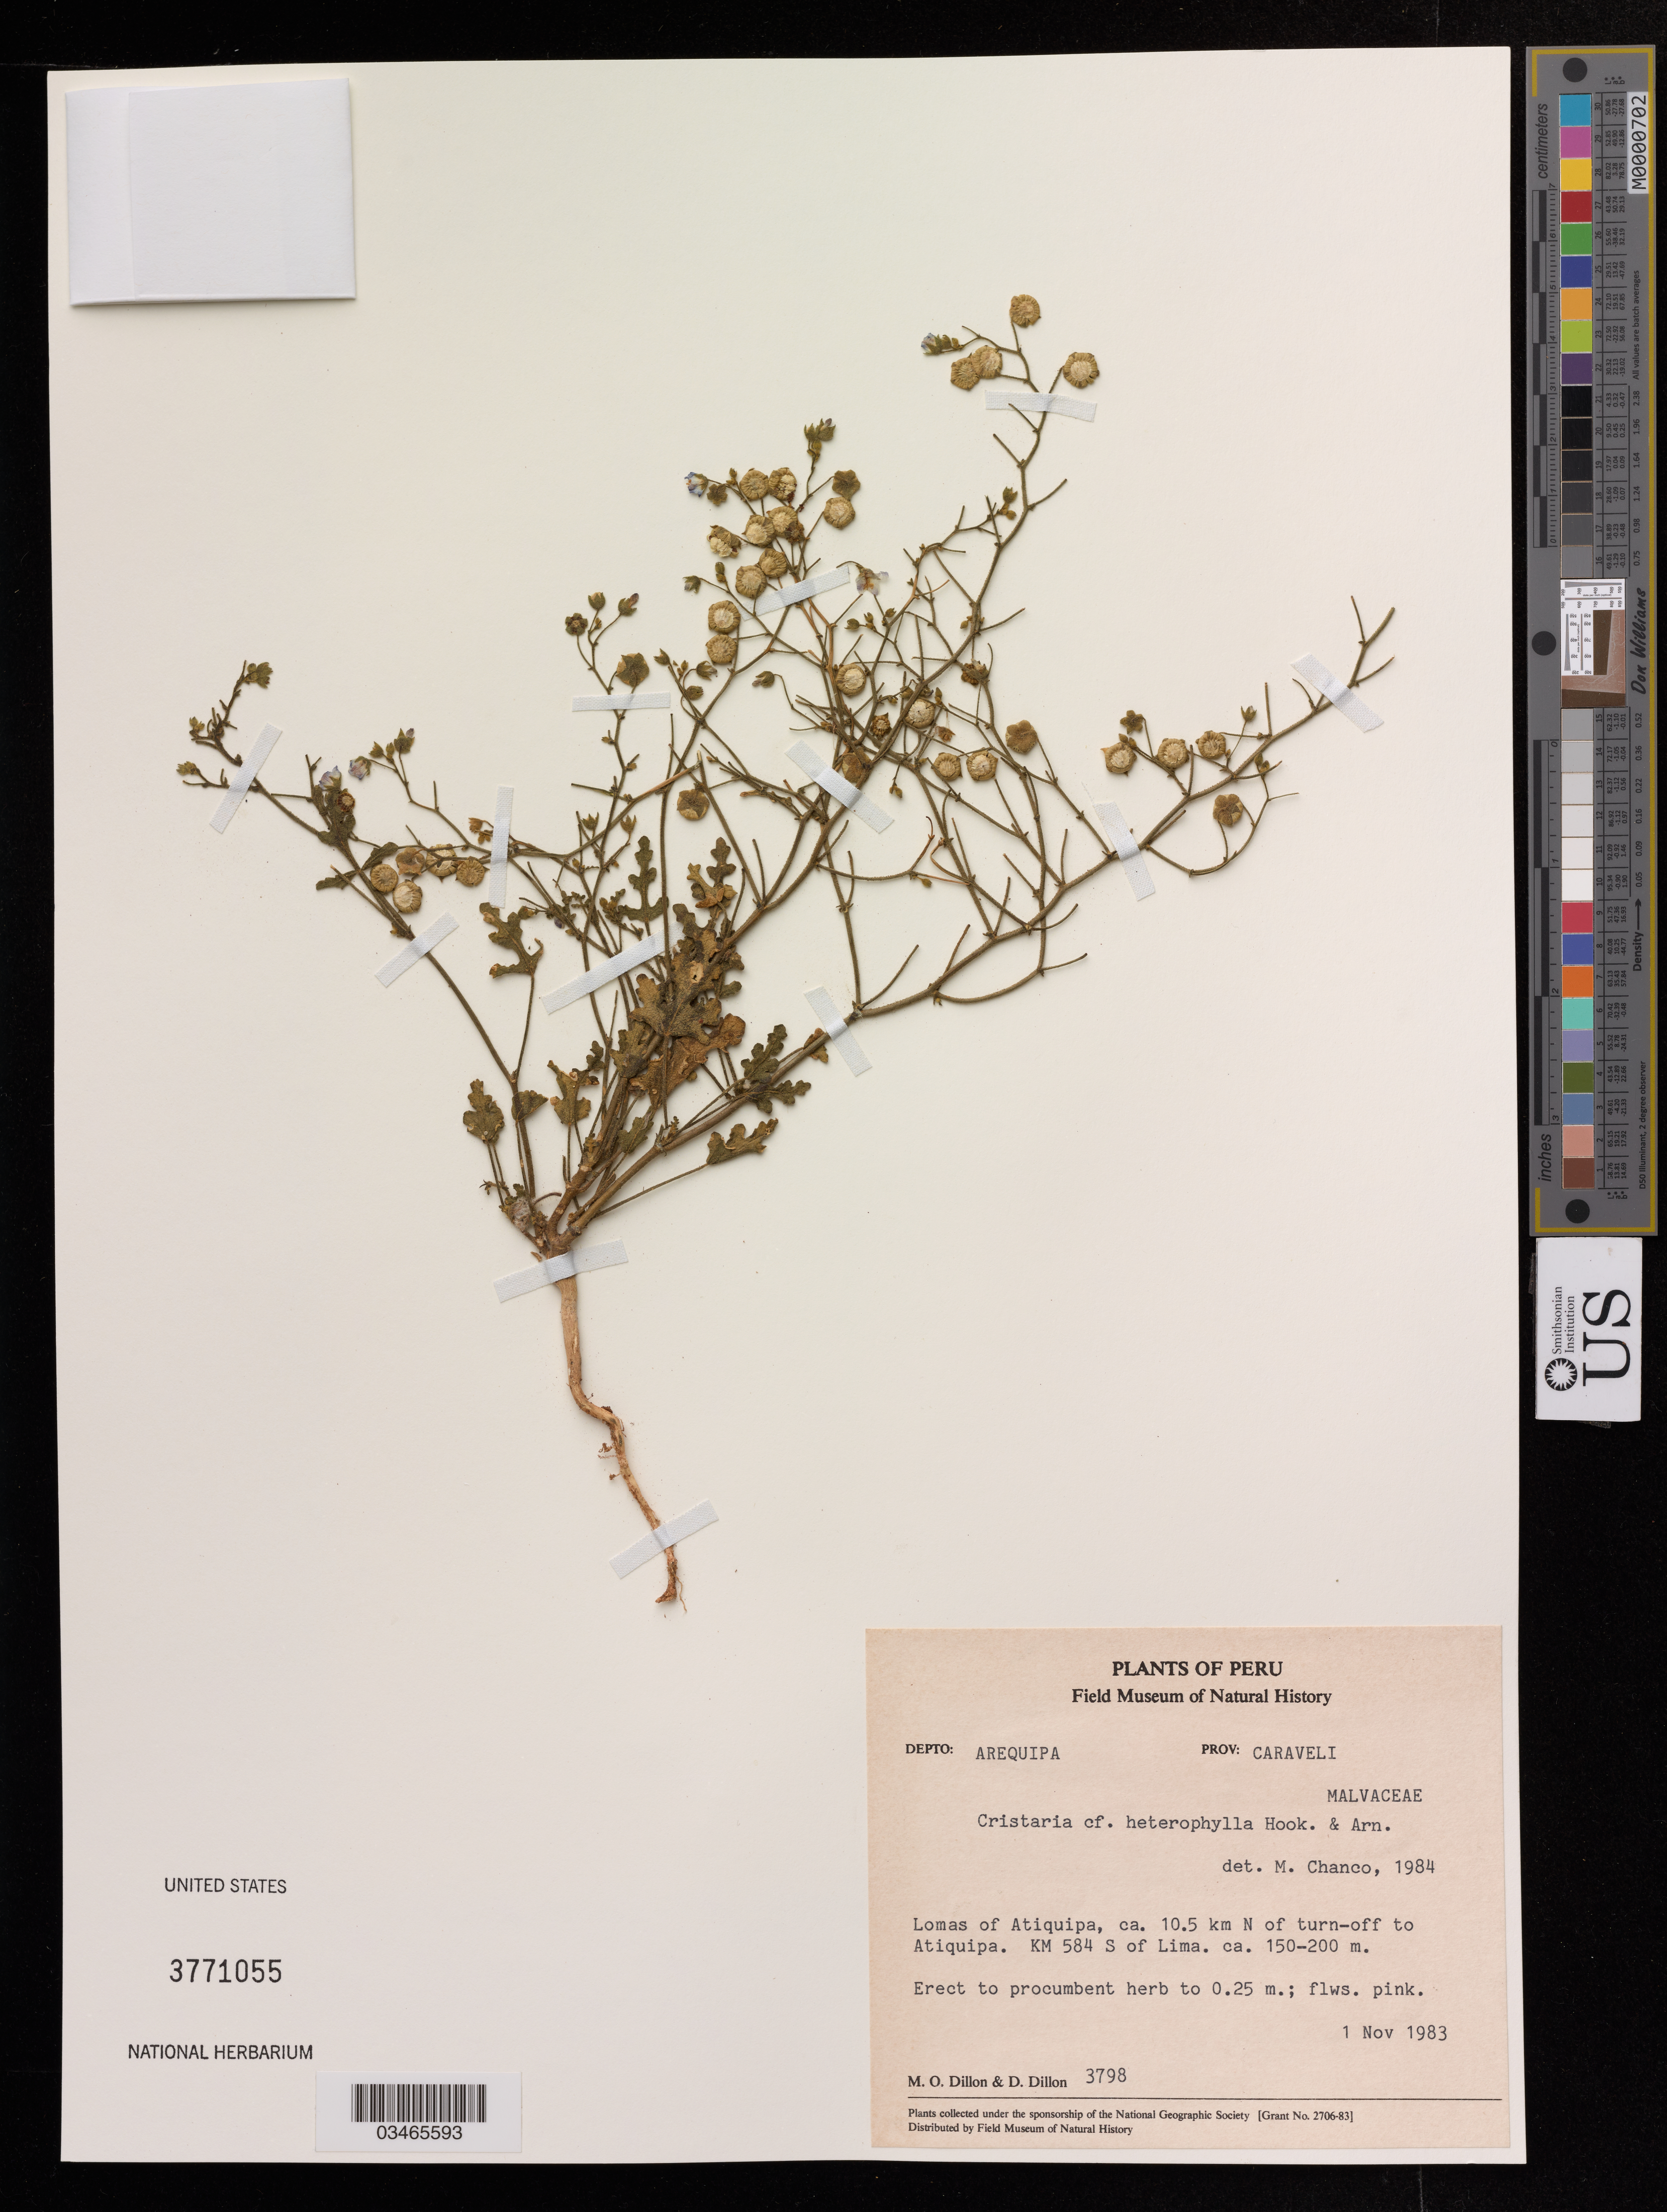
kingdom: Plantae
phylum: Tracheophyta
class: Magnoliopsida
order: Malvales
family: Malvaceae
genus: Lecanophora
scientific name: Lecanophora heterophylla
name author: (Cav.) Krapov.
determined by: Dorr, Laurence J., Curator (BOT), Smithsonian Institution - National Museum of Natural History (UNITED STATES)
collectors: M. O. Dillon & D. Dillon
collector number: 3798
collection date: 1983-11-01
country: Peru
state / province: Arequipa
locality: Caraveli, Lomas of Atiquipa, ca. 10.5 km N of turn-off to Atiquipa. KM 584 S of Lima.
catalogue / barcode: US 3771055